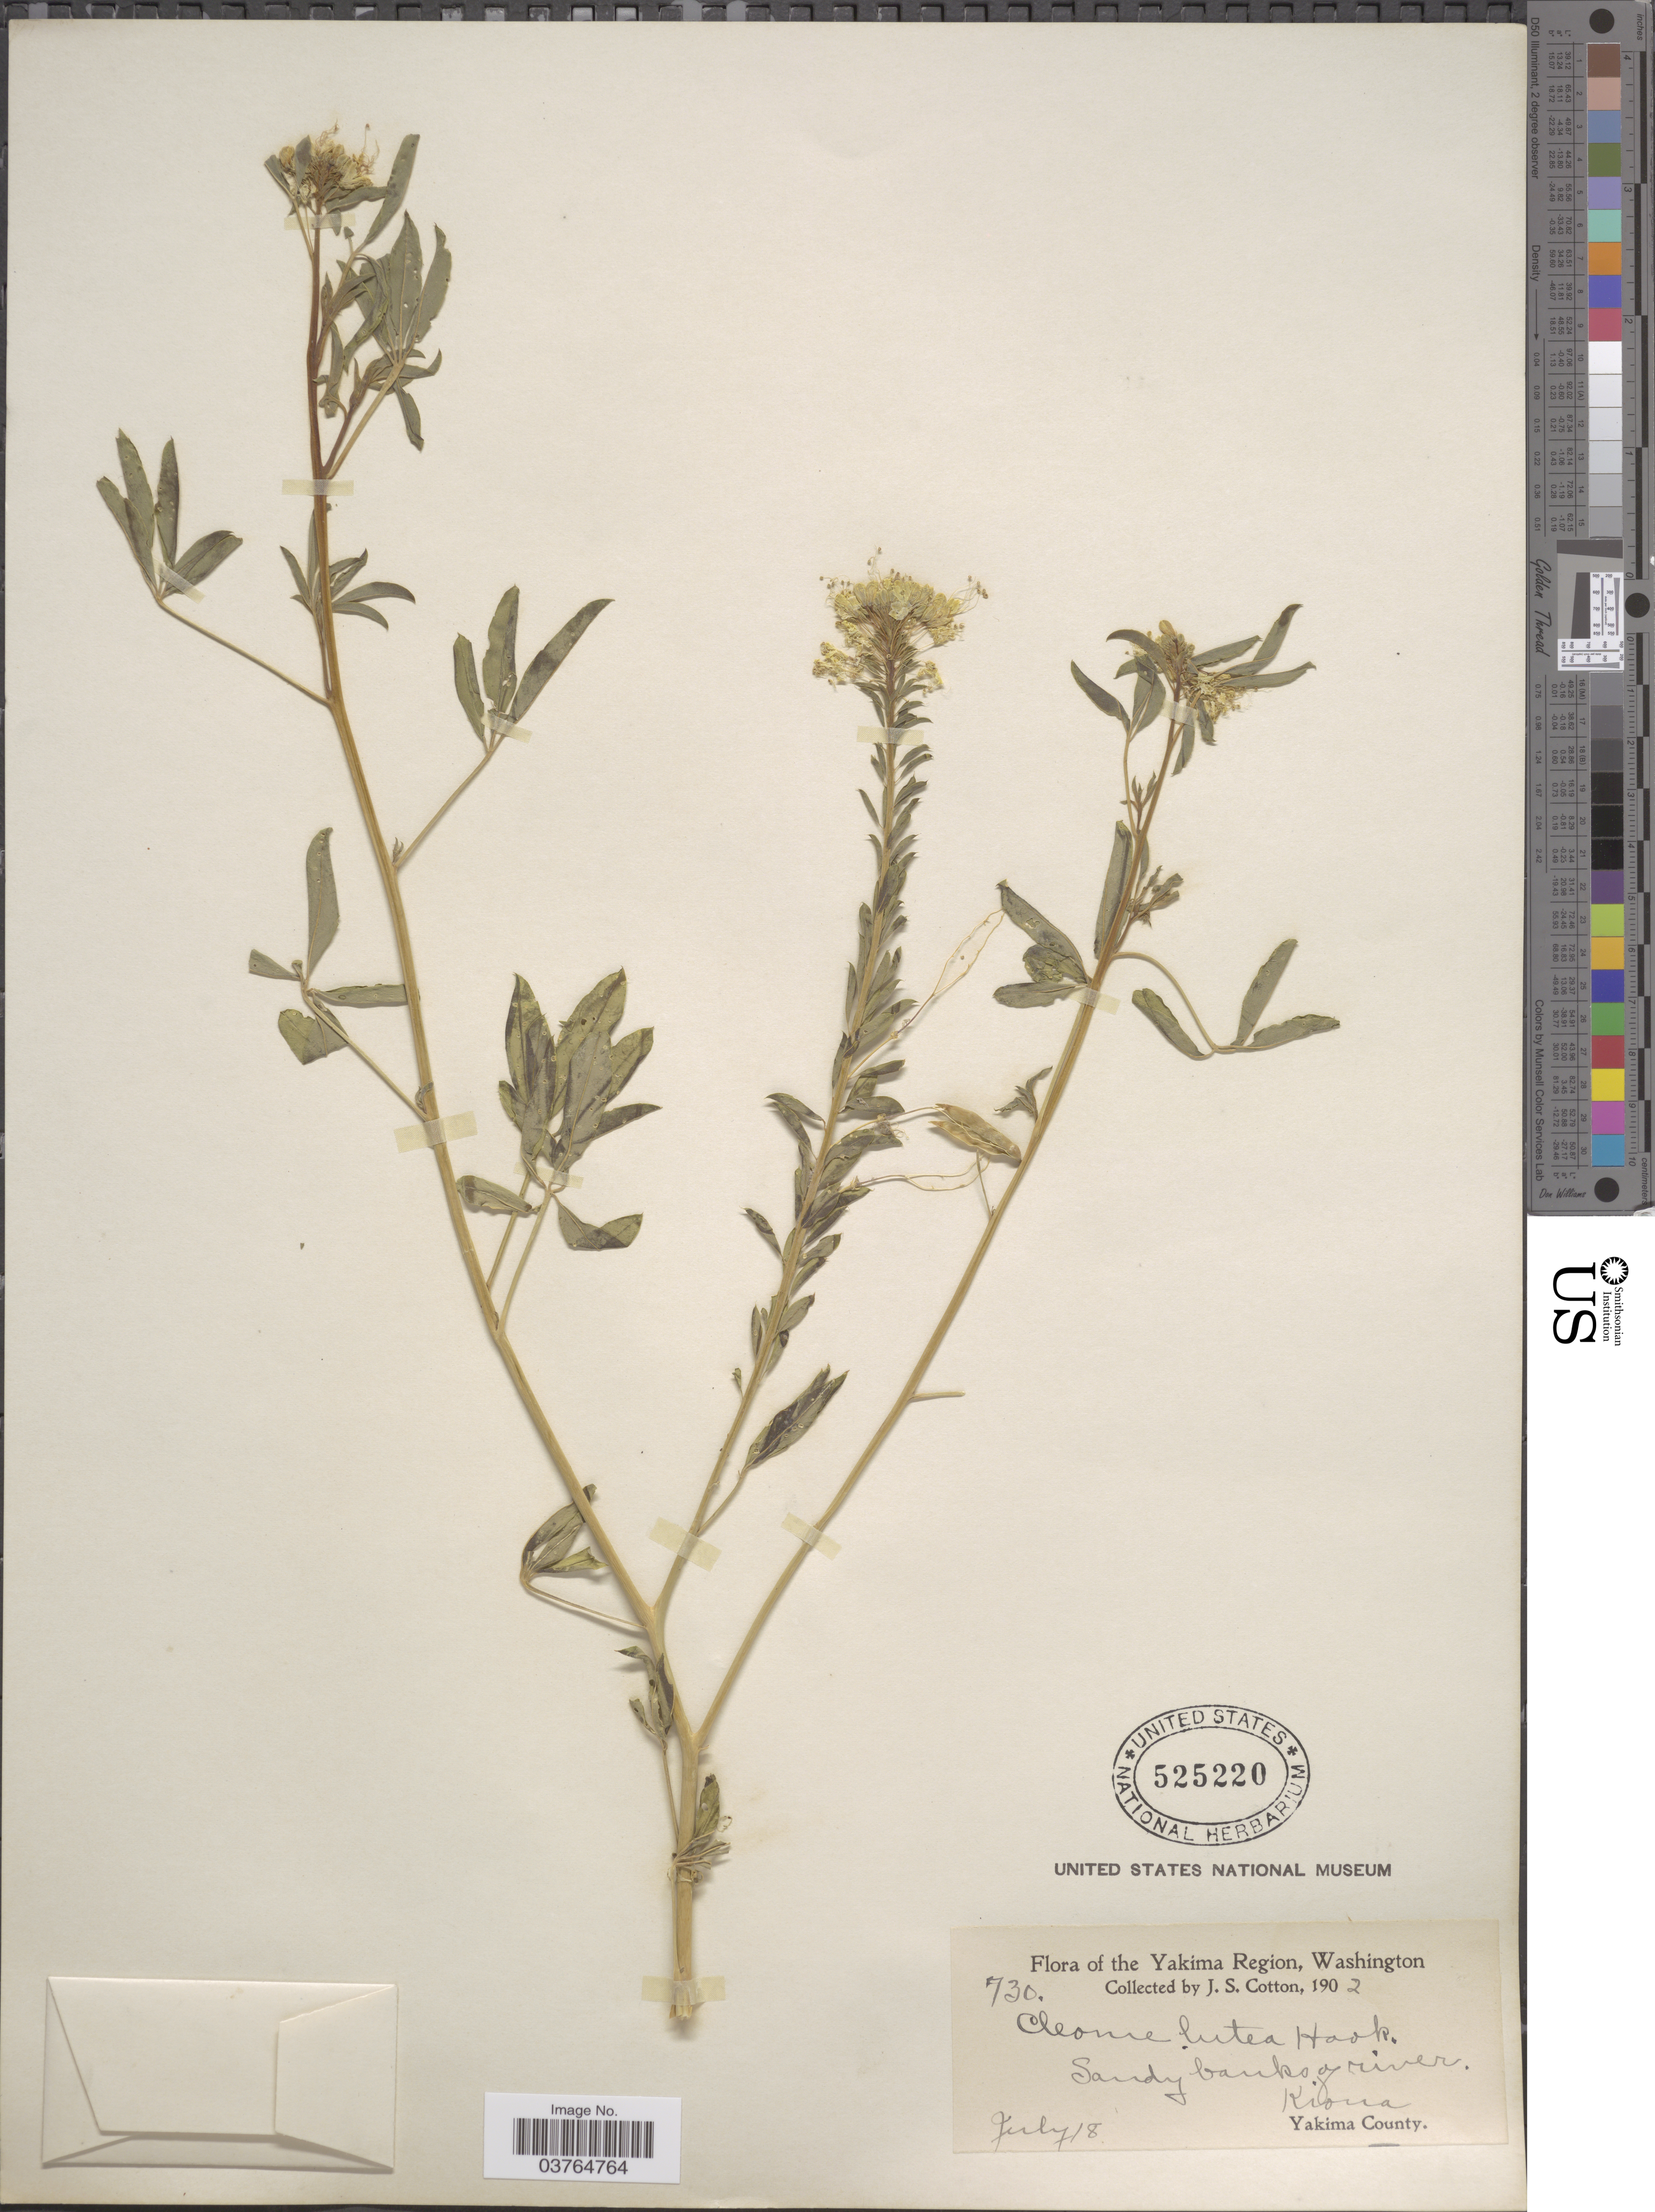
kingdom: Plantae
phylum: Tracheophyta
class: Magnoliopsida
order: Brassicales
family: Cleomaceae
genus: Cleomella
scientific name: Cleomella lutea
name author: (Hook.) Roalson & J.C. Hall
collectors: J. S. Cotton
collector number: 730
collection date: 1902-07-18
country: United States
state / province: Washington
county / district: Yakima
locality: The Yakima Region. Sandy banks of river. Kiona, Yakima County.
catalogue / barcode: US 525220